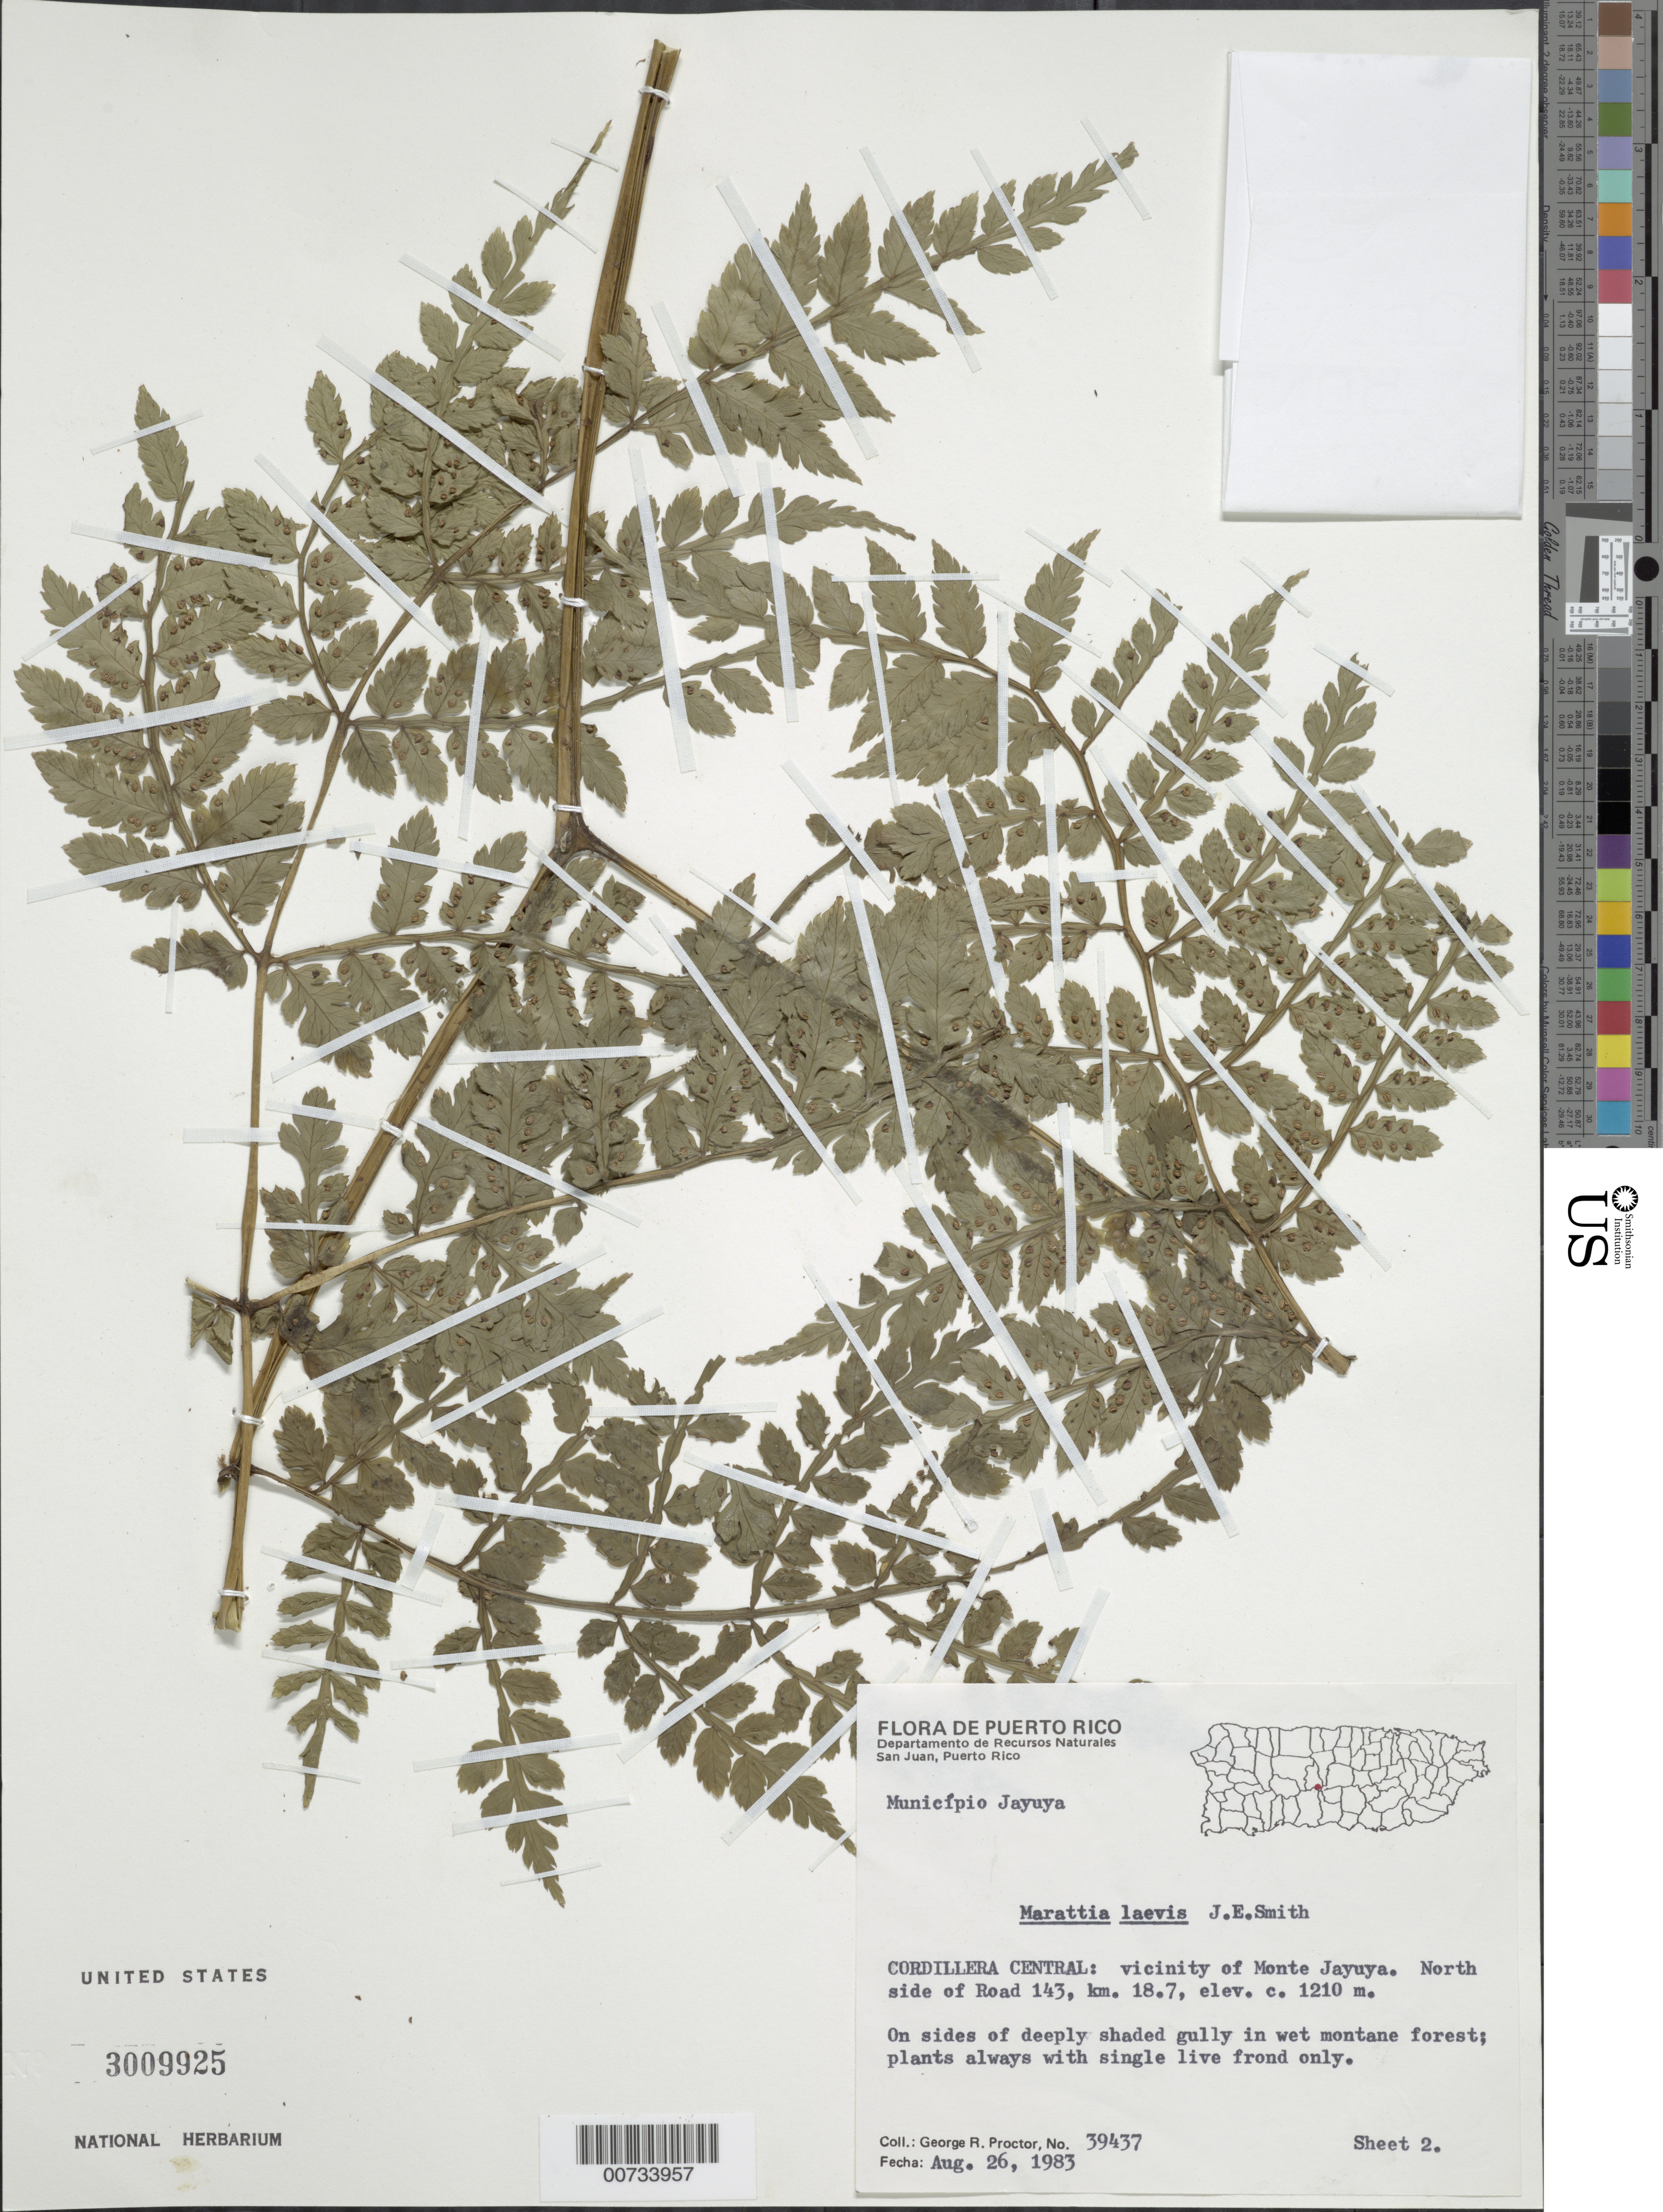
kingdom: Plantae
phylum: Tracheophyta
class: Polypodiopsida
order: Marattiales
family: Marattiaceae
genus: Marattia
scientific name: Marattia laevis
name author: Sm.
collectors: G. R. Proctor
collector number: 39437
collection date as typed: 26 Aug 1983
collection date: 1983-08-26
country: Puerto Rico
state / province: Jayuya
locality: Mun. Jayuya, Cordillera Central: vic of Monte Jayuya, N side of Road 143, km 18.7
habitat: On sides of deeply shaded gully in wet montane forest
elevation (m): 1210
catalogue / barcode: US 3009925